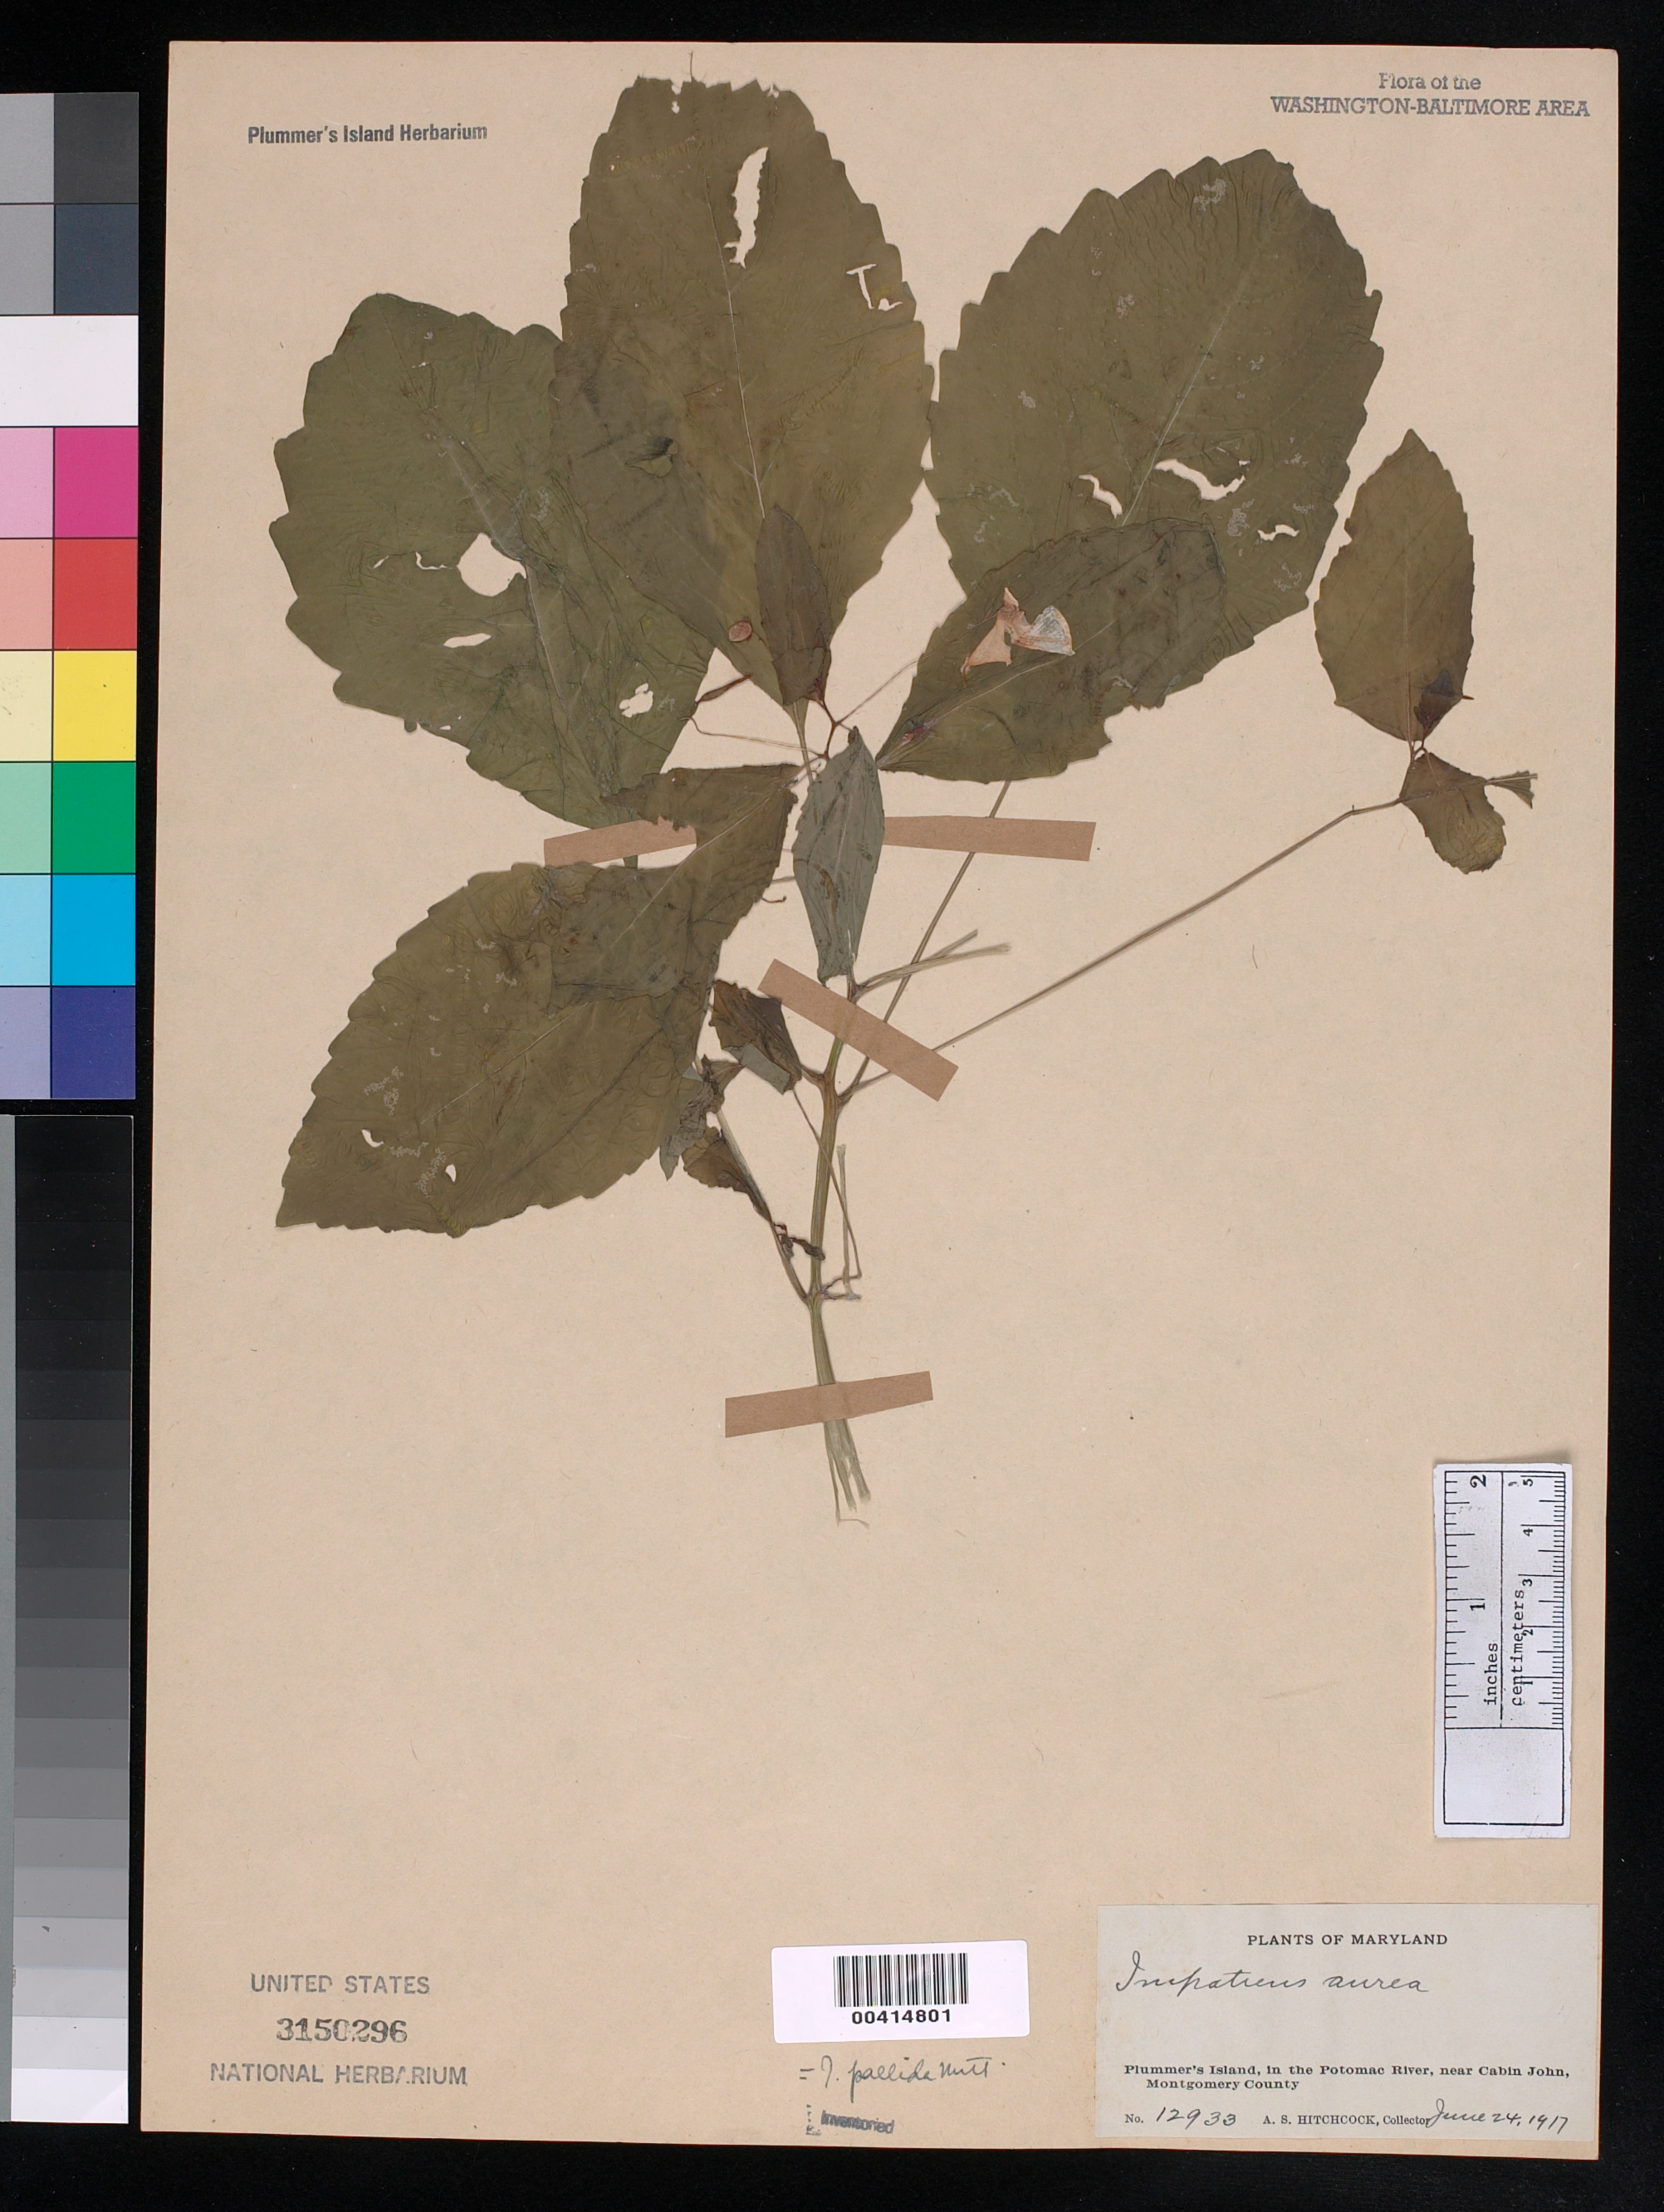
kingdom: Plantae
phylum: Tracheophyta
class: Magnoliopsida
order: Ericales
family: Balsaminaceae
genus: Impatiens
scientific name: Impatiens pallida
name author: Nutt.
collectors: A. S. Hitchcock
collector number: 12933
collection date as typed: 24 Jun 1917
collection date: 1917-06-24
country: United States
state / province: Maryland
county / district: Montgomery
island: Plummers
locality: Plummer's Island C. & O. Canal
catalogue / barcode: US 3150296